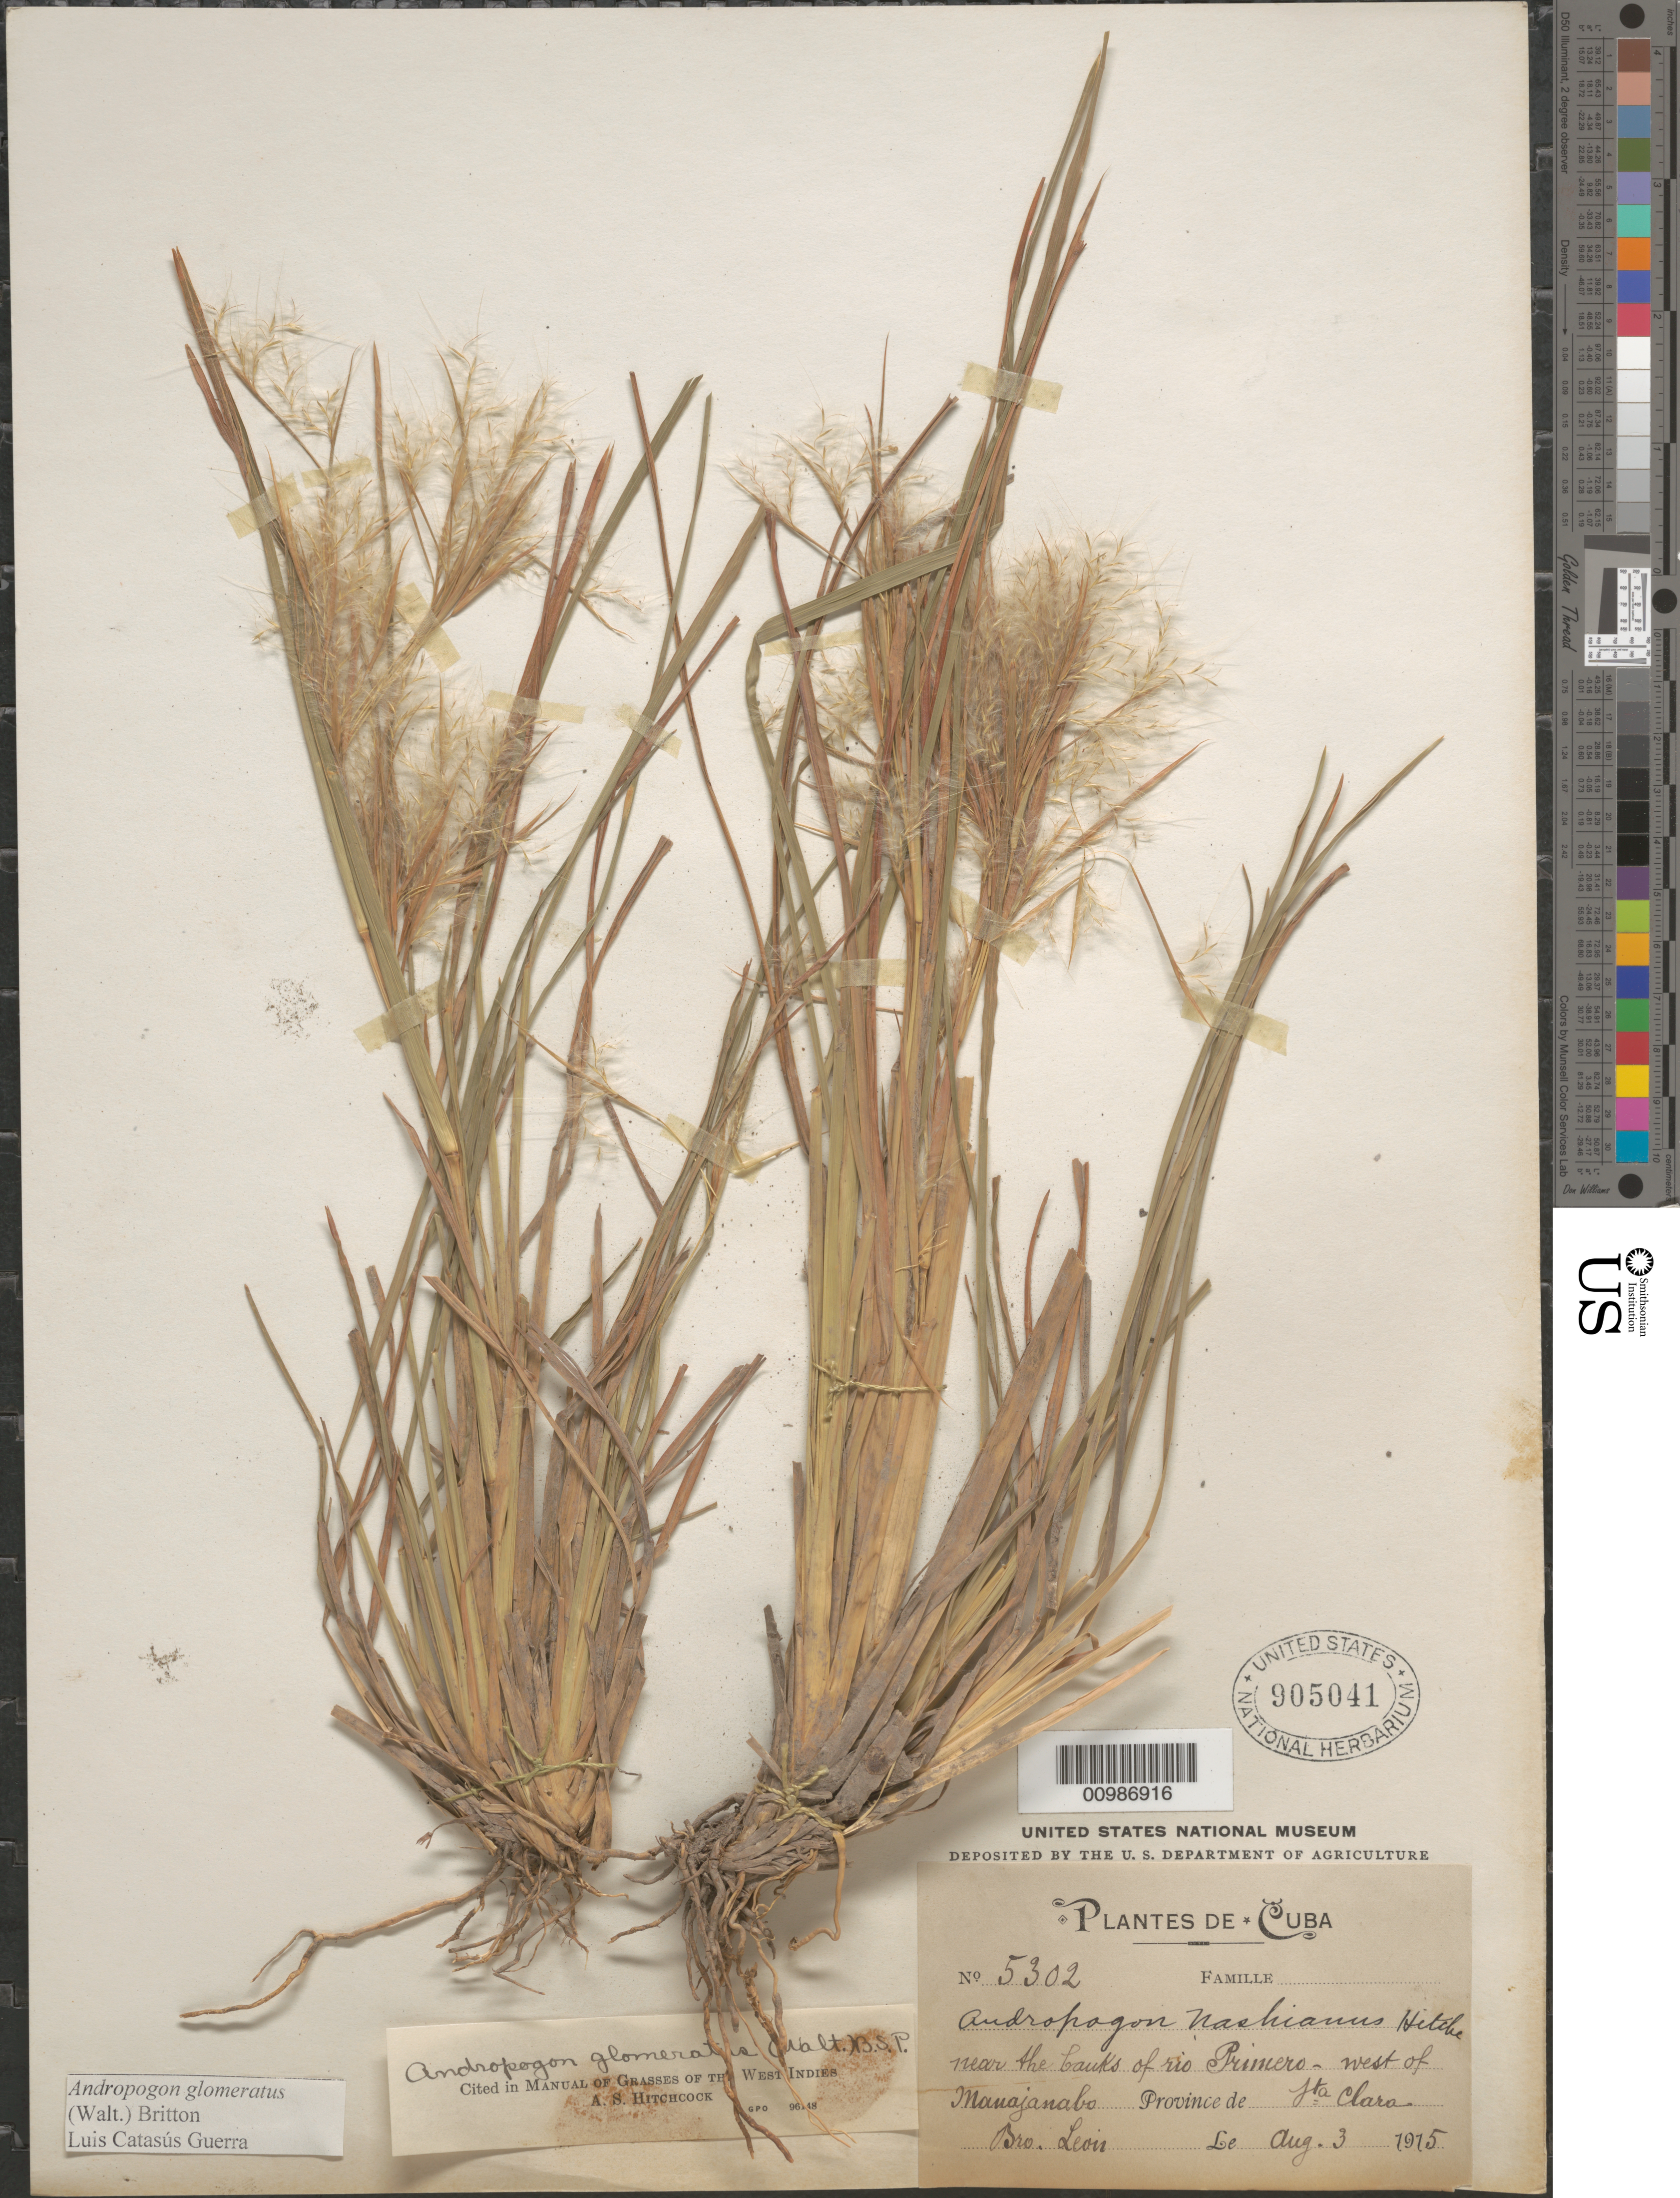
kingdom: Plantae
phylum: Tracheophyta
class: Liliopsida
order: Poales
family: Poaceae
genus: Andropogon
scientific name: Andropogon glomeratus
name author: (Walter) Britton, Stearns & Poggenb.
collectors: Bro. León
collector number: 5302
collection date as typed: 03 Aug 1915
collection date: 1915-08-03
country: Cuba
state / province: Villa Clara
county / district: Santa Clara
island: Cuba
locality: near Rio Primero, west of Manajanabo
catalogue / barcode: US 905041